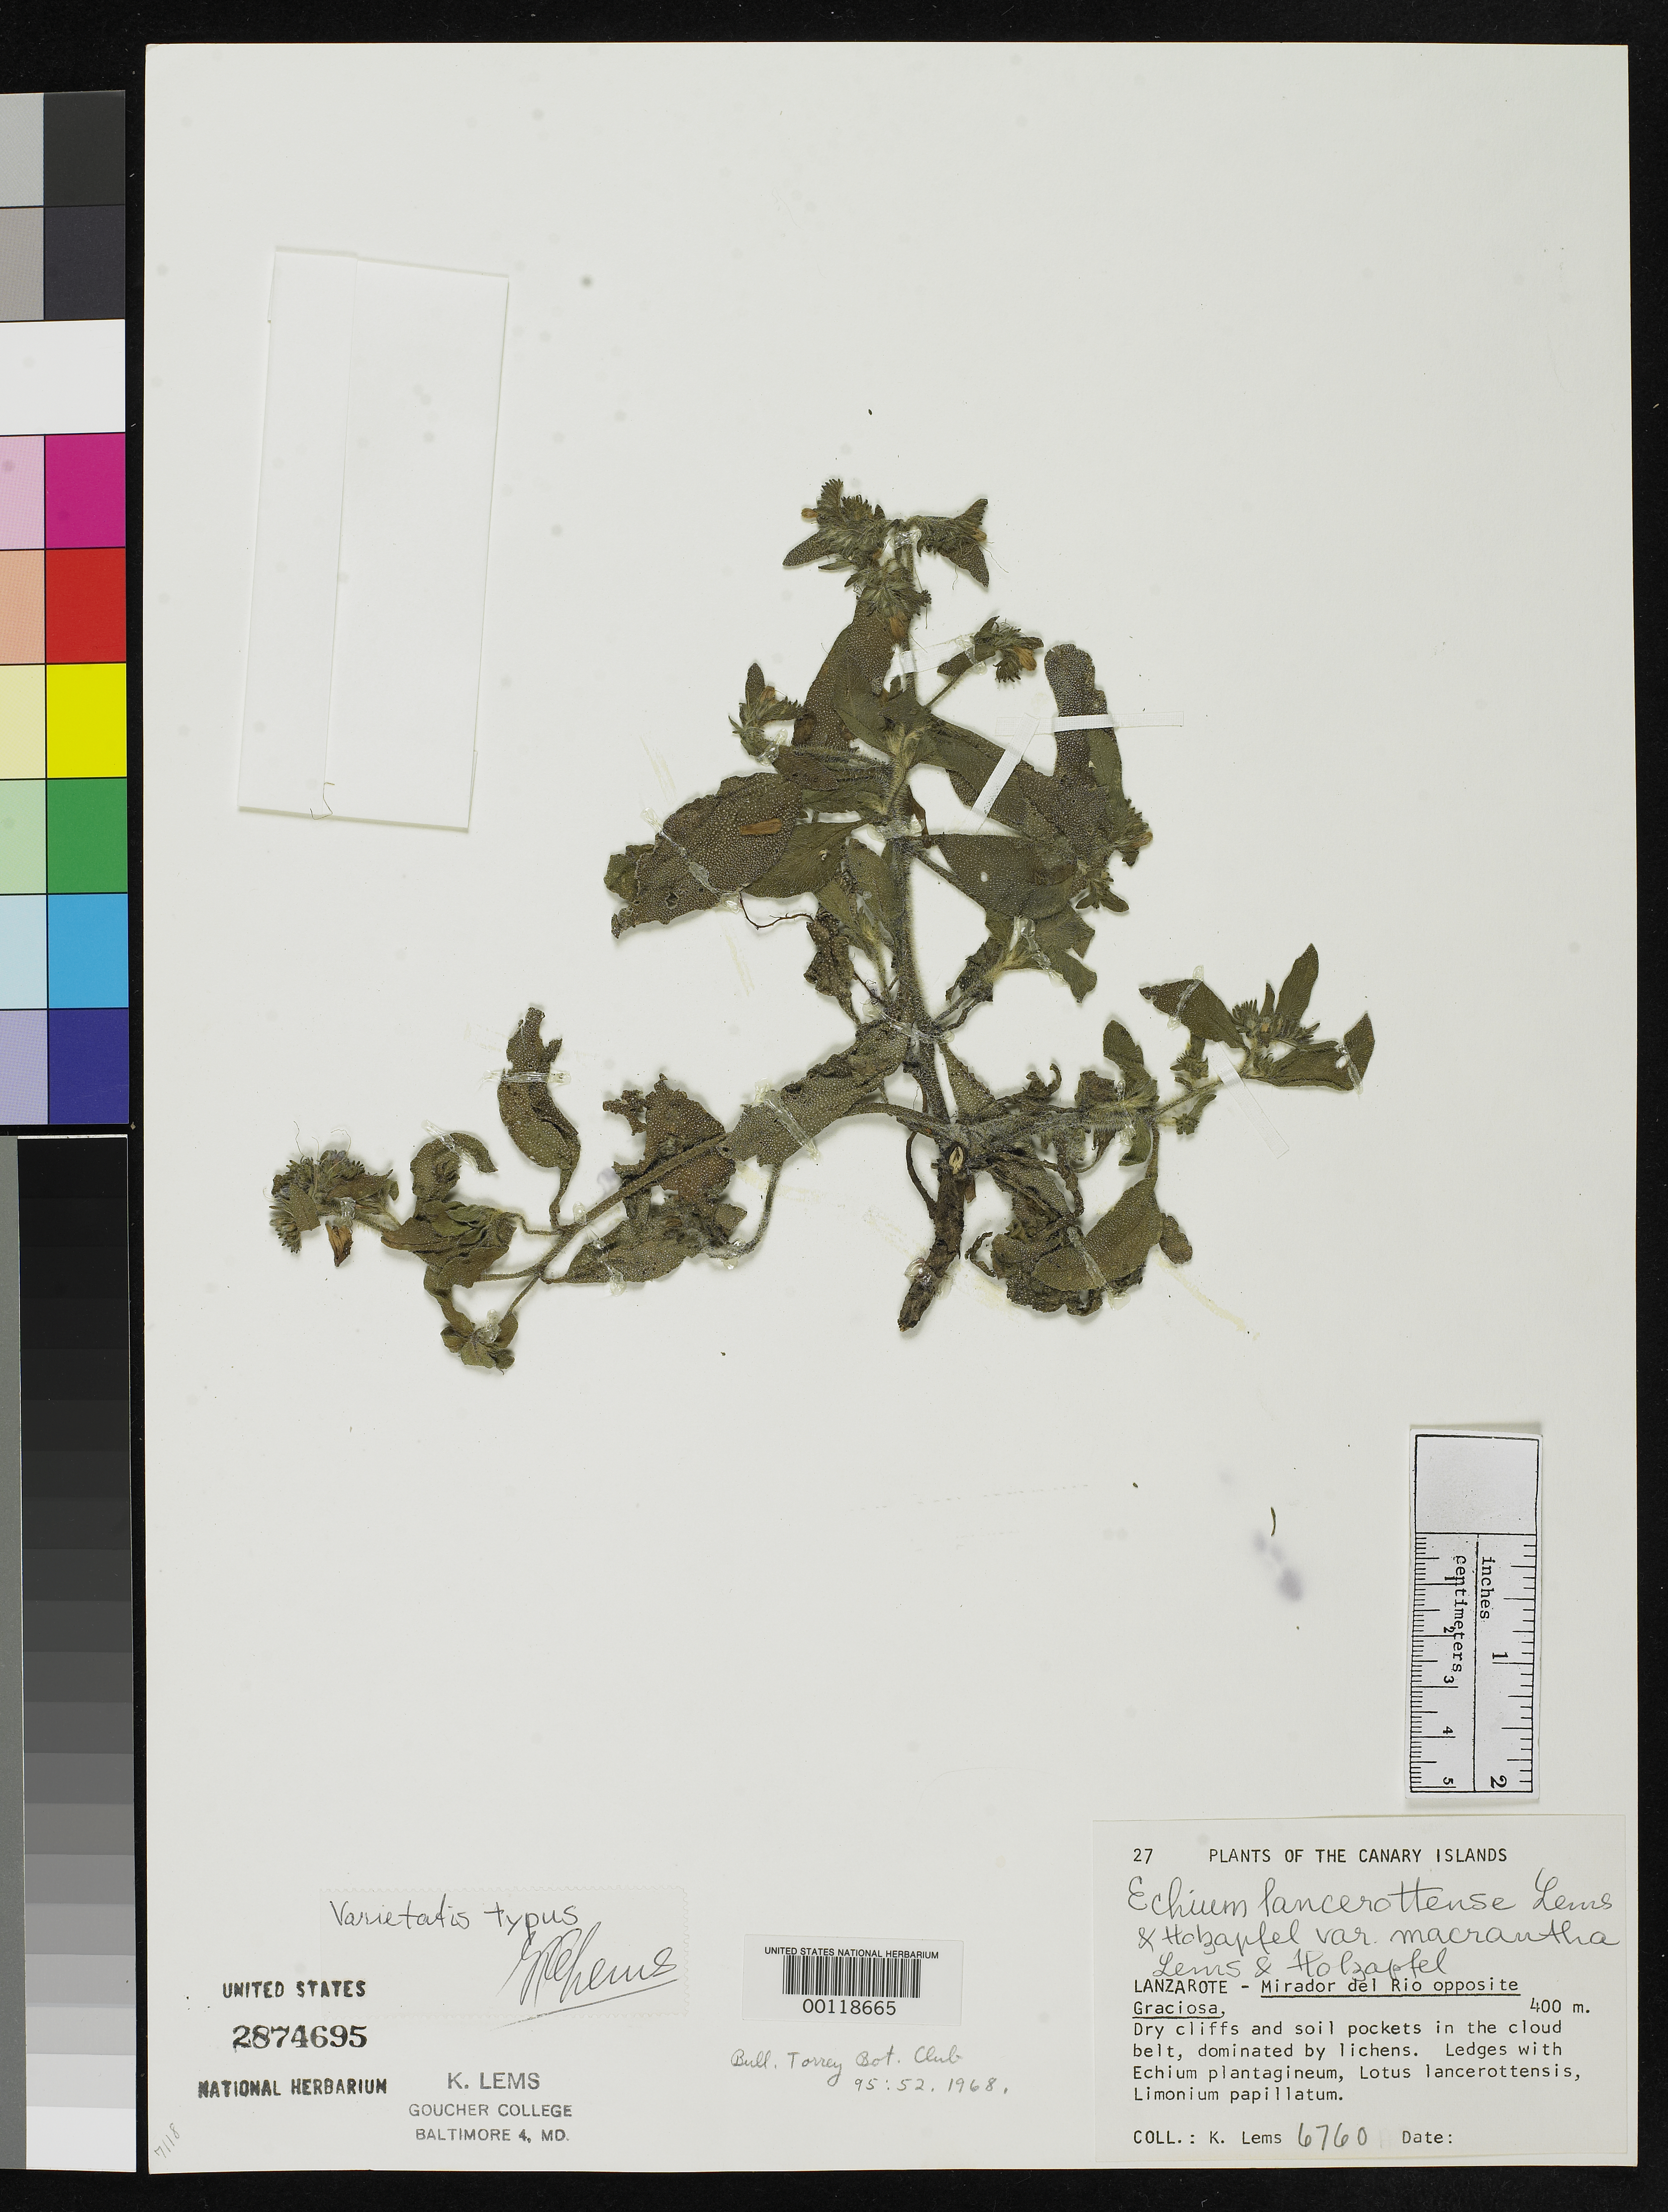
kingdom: Plantae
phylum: Tracheophyta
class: Magnoliopsida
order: Boraginales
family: Boraginaceae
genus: Echium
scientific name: Echium lancerottense var. macrantha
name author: Lems & Holzapfel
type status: Holotype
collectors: K. Lems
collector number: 6760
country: Spain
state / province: Canarias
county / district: Las Palmas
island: Lanzarote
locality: Mirador del Rio opposite Graciosa.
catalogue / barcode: US 2874695